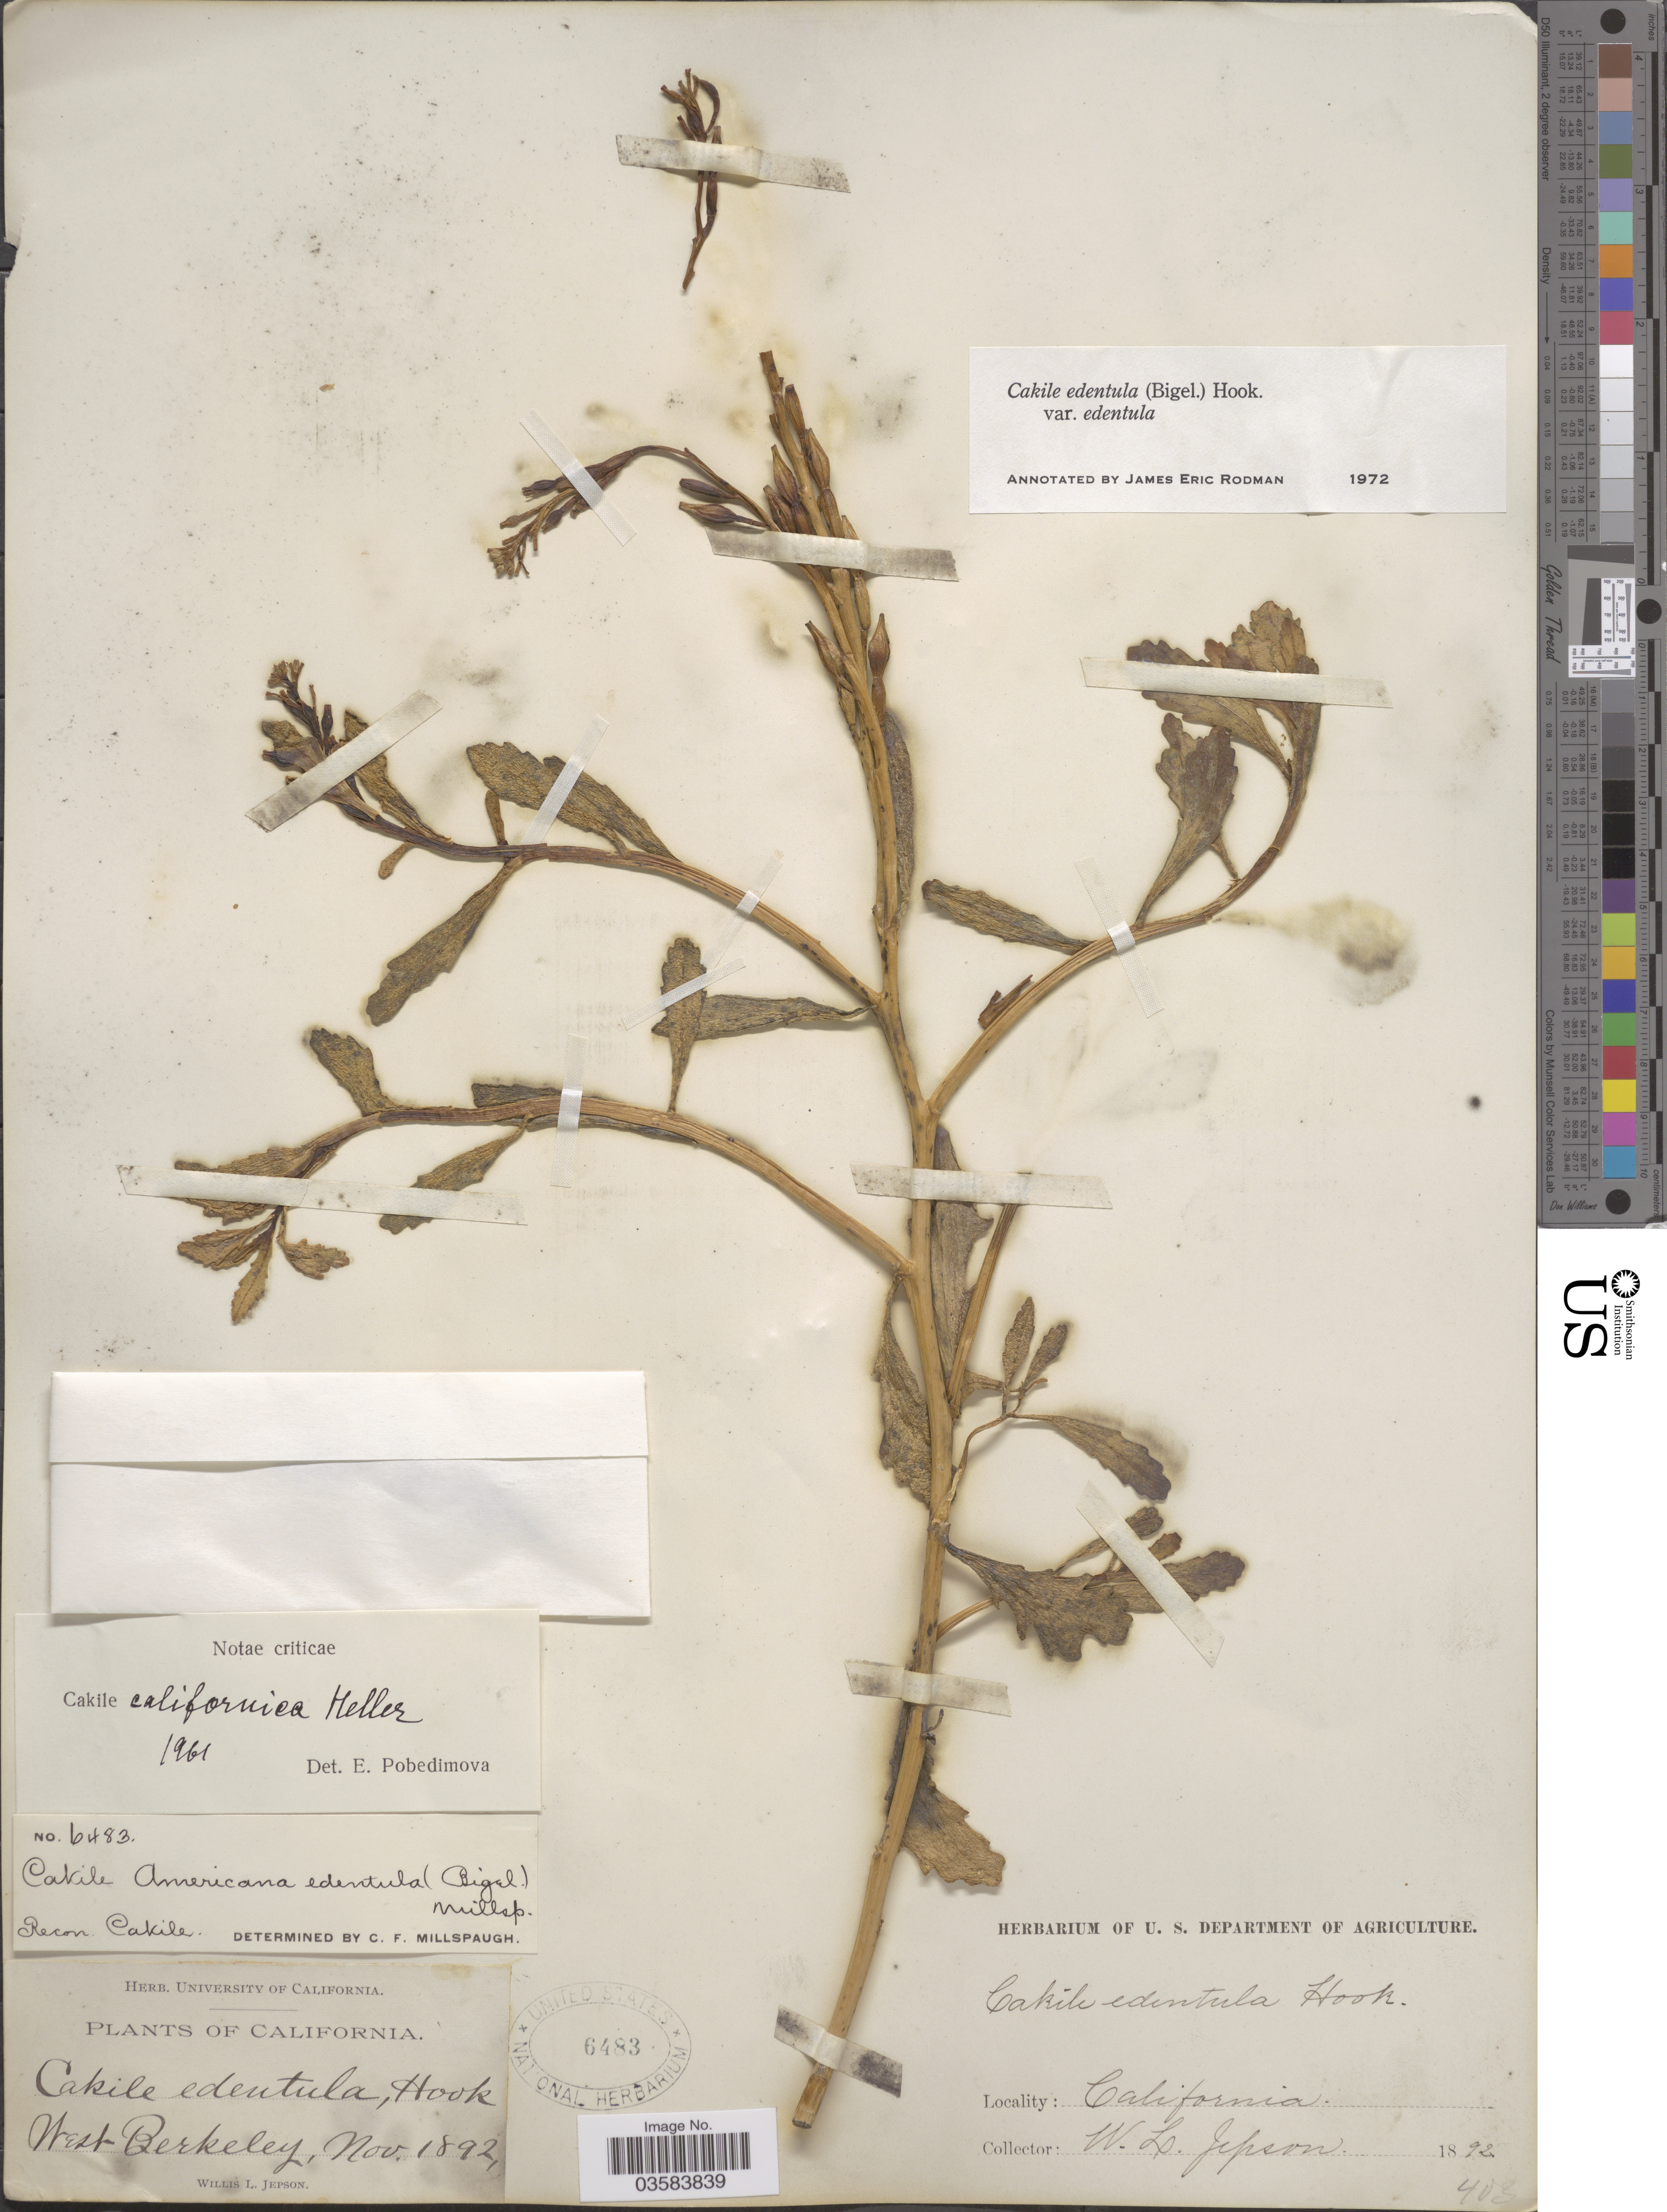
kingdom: Plantae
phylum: Tracheophyta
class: Magnoliopsida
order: Brassicales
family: Brassicaceae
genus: Cakile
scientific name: Cakile edentula var. edentula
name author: (Bigelow) Hook.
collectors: W. L. Jepson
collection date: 1892-11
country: United States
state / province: California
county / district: Alameda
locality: West Berkeley.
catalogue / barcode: US 6483